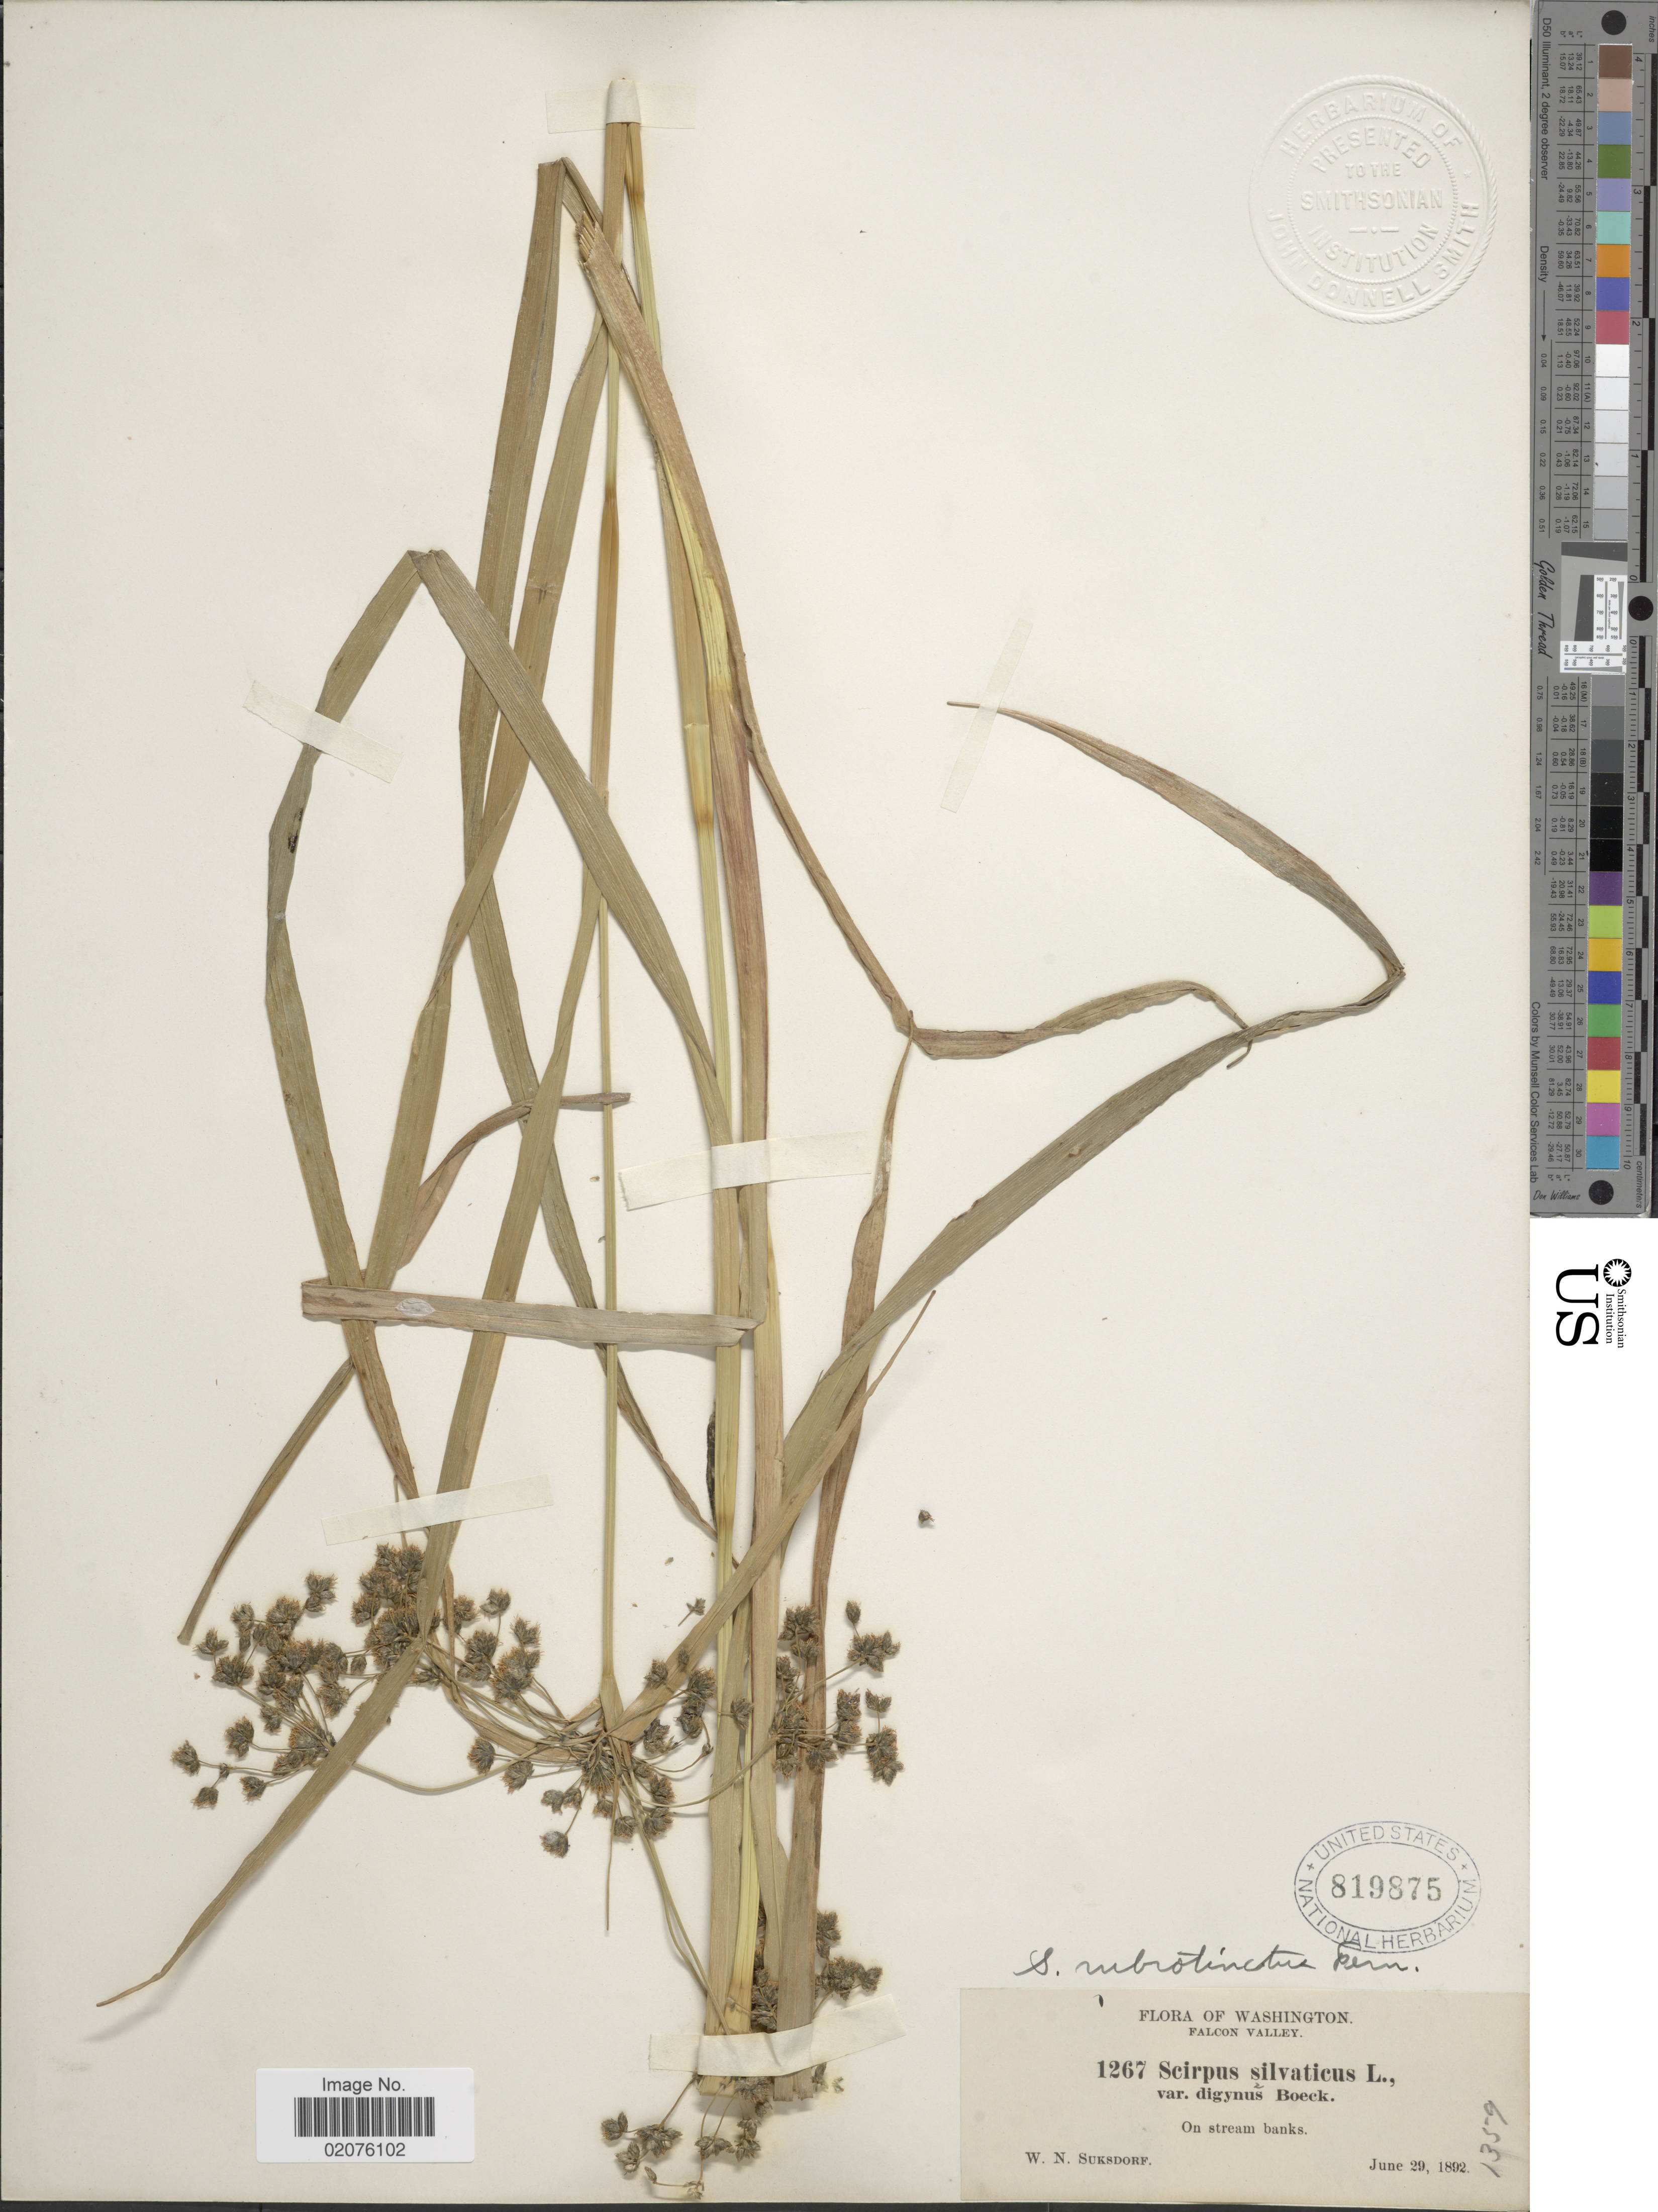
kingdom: Plantae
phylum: Tracheophyta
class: Liliopsida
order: Poales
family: Cyperaceae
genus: Scirpus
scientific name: Scirpus microcarpus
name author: J. Presl & C. Presl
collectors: W. N. Suksdorf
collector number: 1267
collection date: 1892-06-29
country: United States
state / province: Washington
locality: Falcon Valley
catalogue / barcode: US 818975